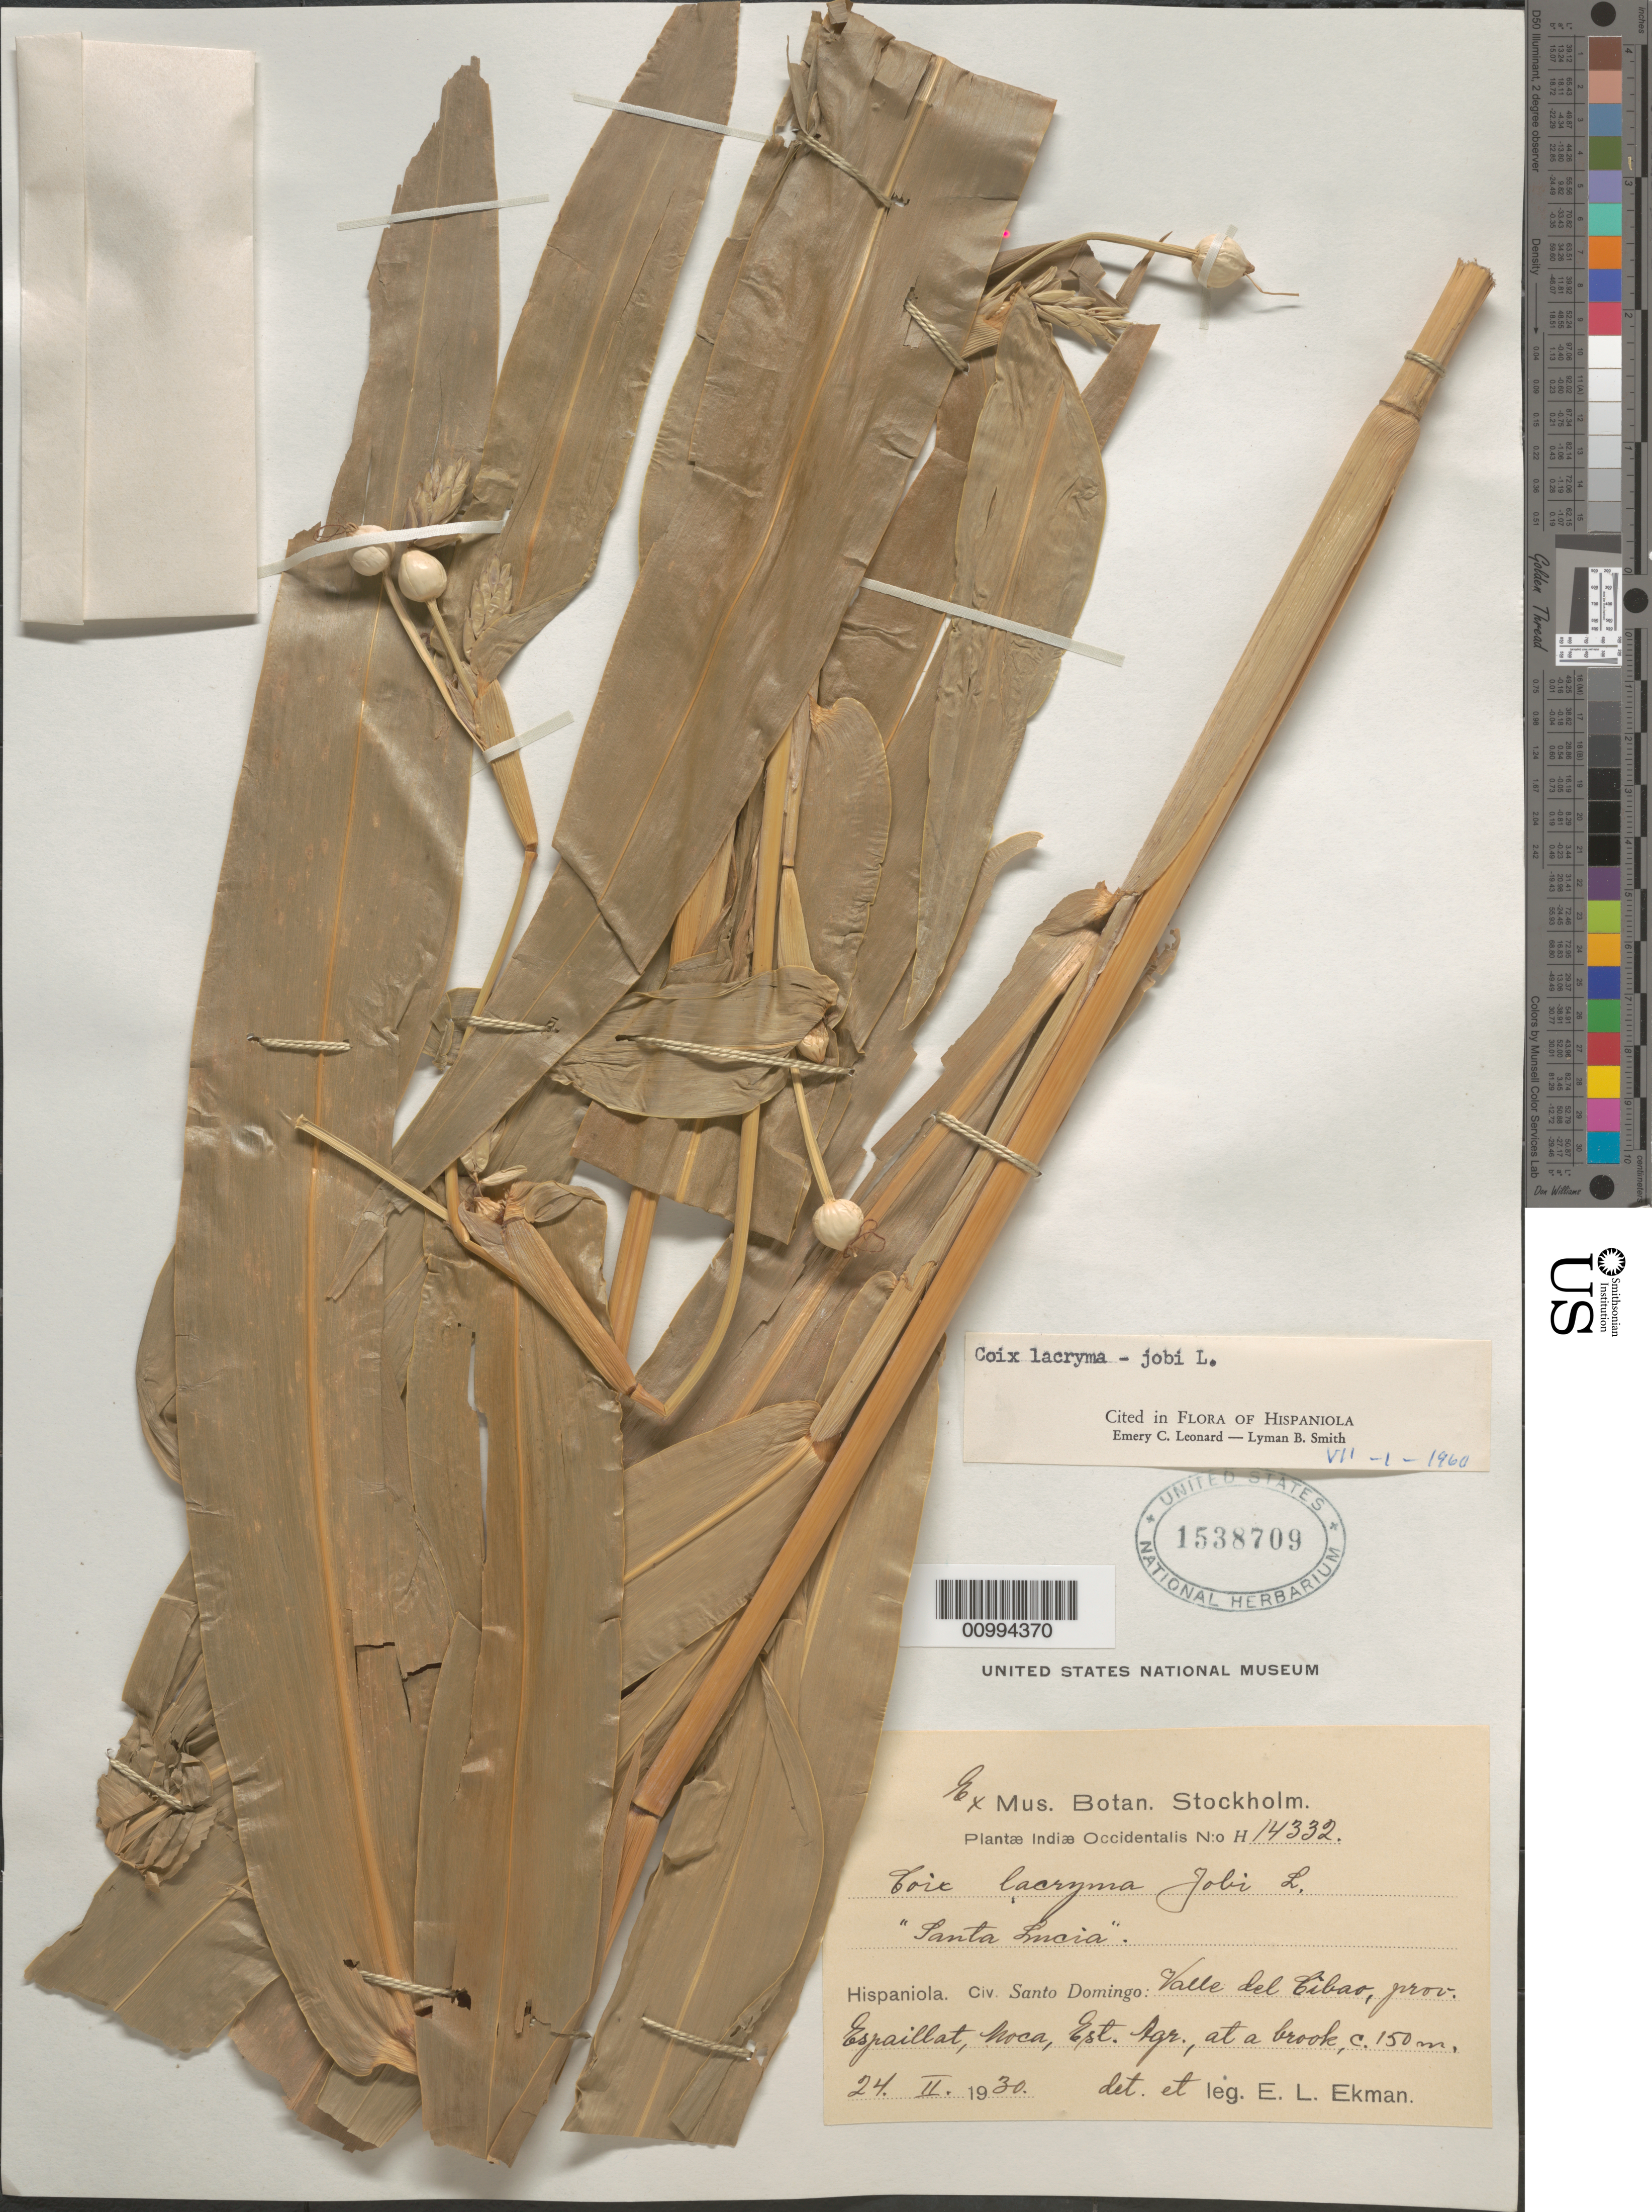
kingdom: Plantae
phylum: Tracheophyta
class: Liliopsida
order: Poales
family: Poaceae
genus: Coix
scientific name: Coix lacryma-jobi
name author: L.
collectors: E. L. Ekman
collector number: H 14332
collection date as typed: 24 Feb 1930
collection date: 1930-02-24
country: Dominican Republic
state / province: Espaillat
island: Hispaniola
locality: Valle del Cibao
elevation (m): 150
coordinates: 0 N, 0 E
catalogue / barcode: US 1538709